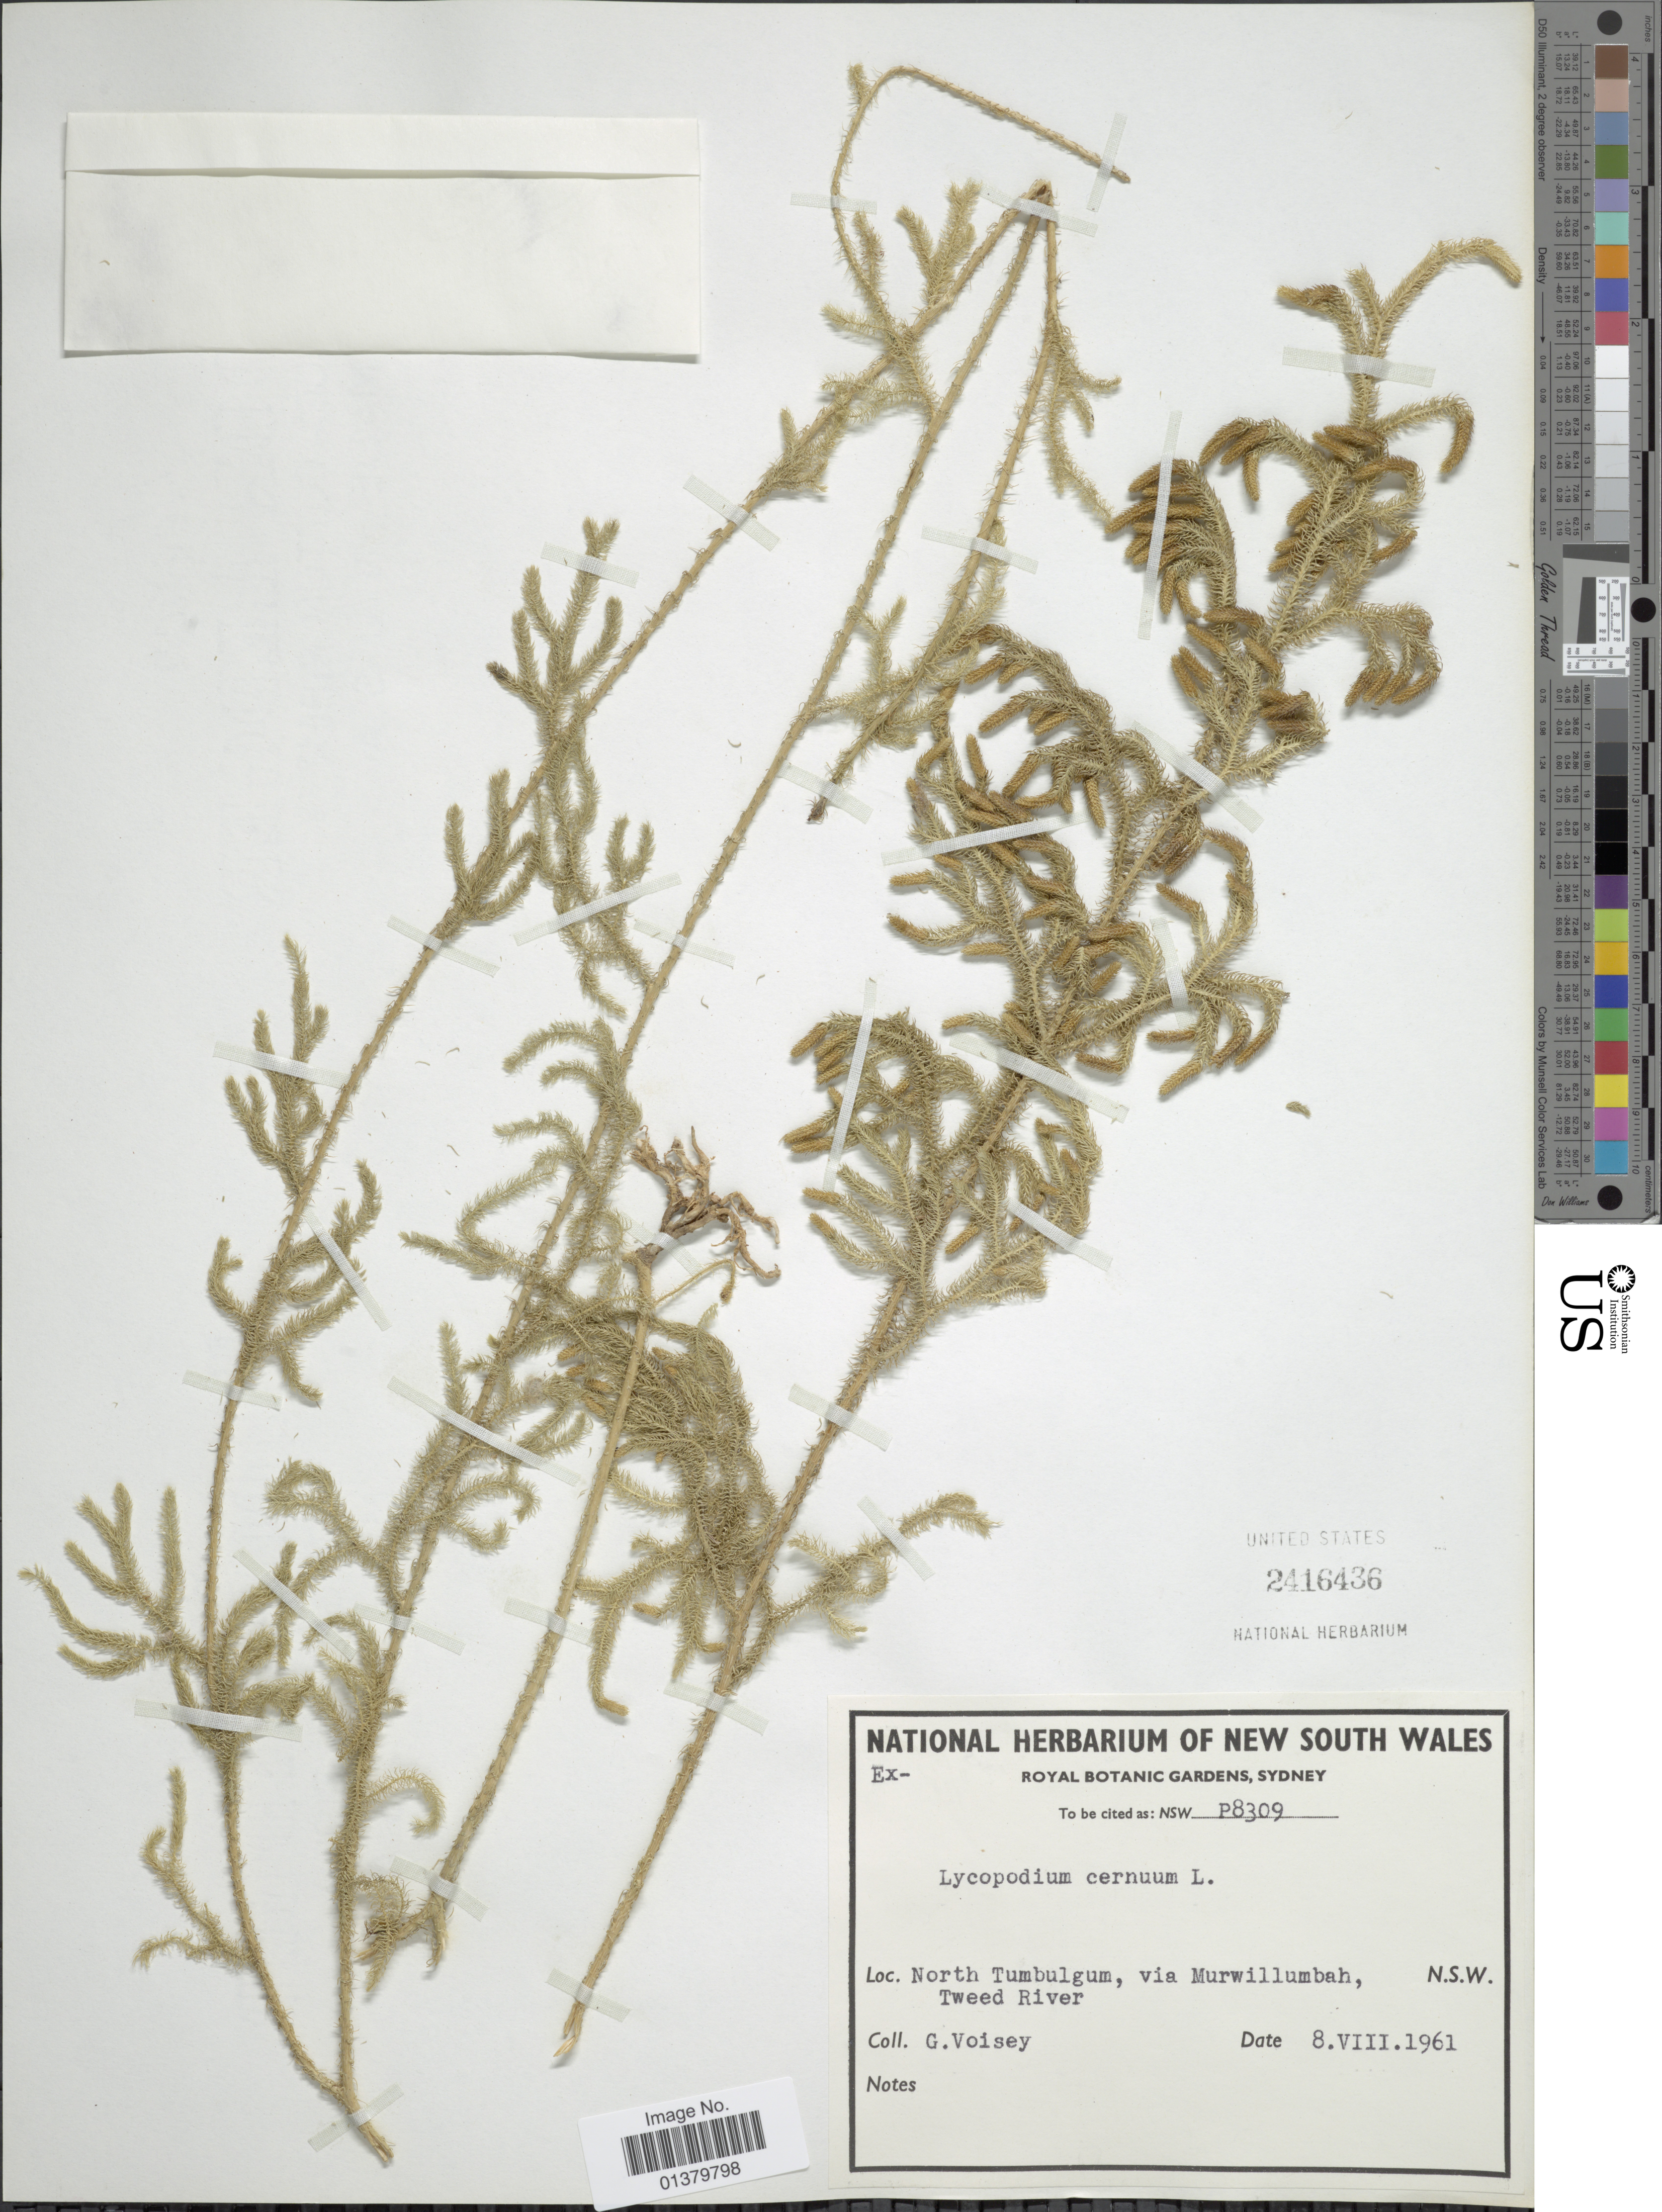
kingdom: Plantae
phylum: Tracheophyta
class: Lycopodiopsida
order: Lycopodiales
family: Lycopodiaceae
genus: Palhinhaea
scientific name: Palhinhaea cernua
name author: (L.) Vasc. & Franco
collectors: G. Voisey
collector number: P 8309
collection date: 1963-08-08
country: Australia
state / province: New South Wales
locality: North Tumbulgum, via Murwillumbah, Tweed River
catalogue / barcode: US 2416436